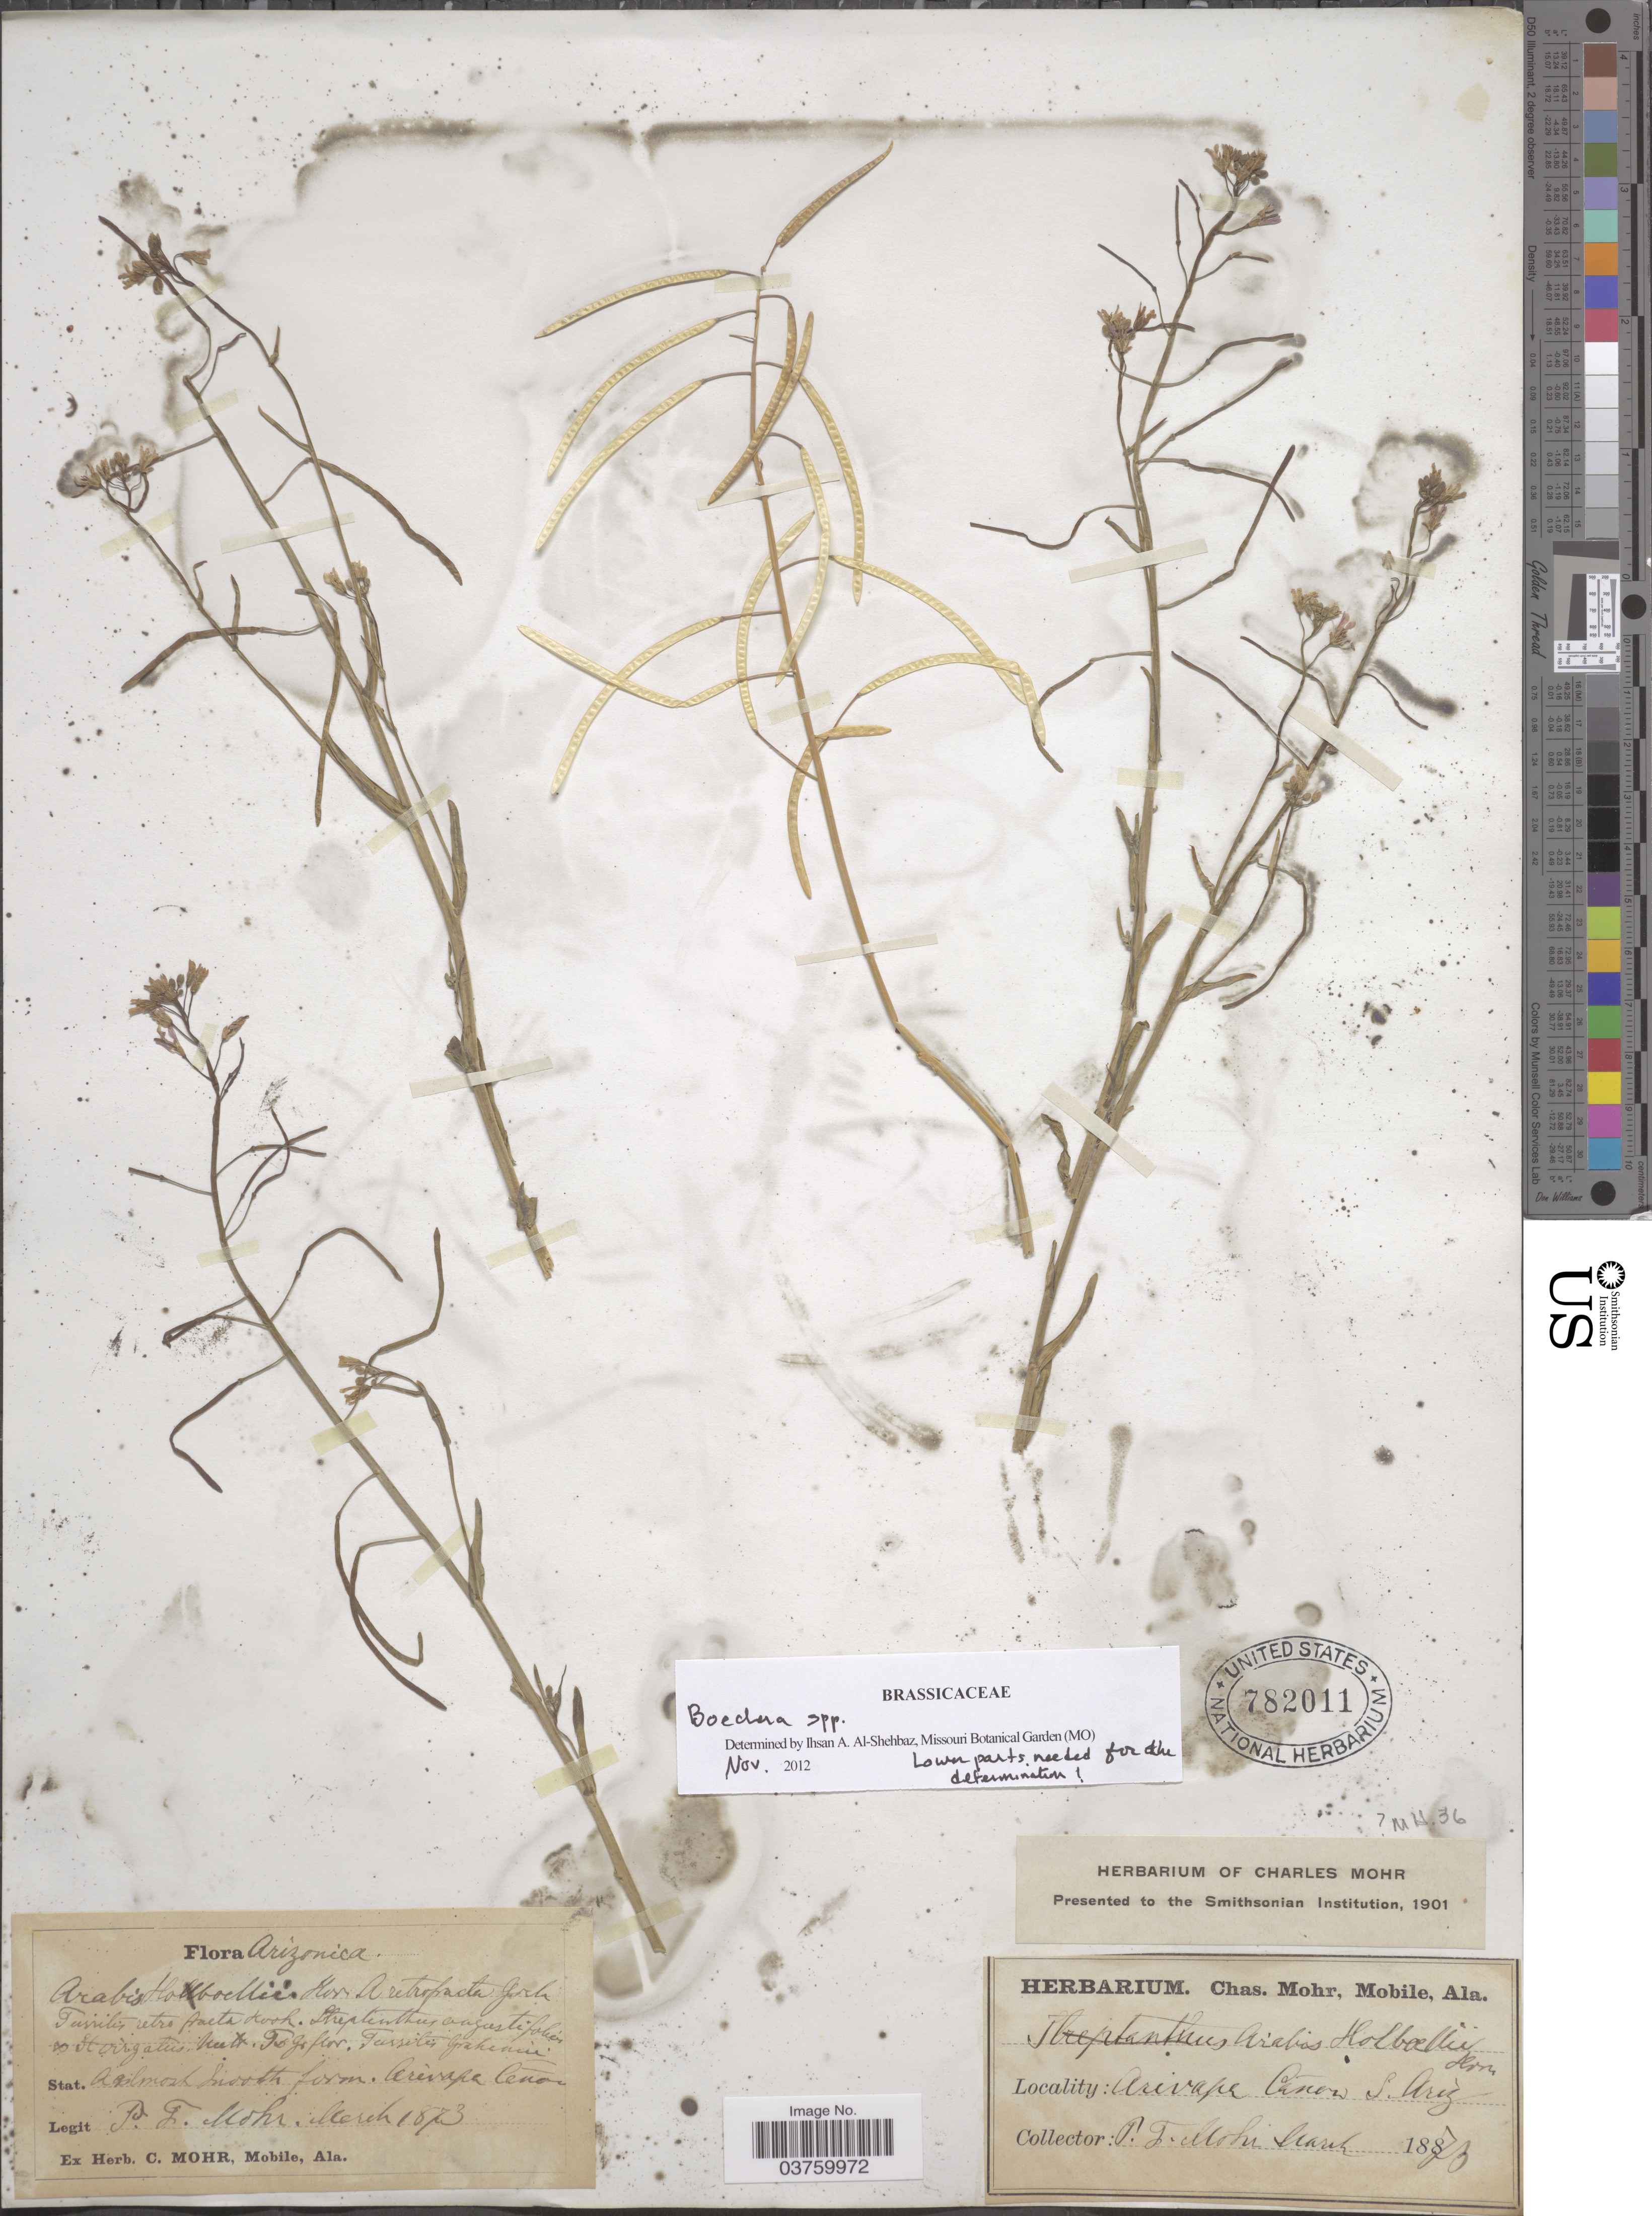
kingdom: Plantae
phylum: Tracheophyta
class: Magnoliopsida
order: Brassicales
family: Brassicaceae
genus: Boechera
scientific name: Boechera sp.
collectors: P. F. Mohr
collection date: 1873-03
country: United States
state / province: Arizona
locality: Sta. Almost Smooth form. Arivapa Cañon.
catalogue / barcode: US 782011